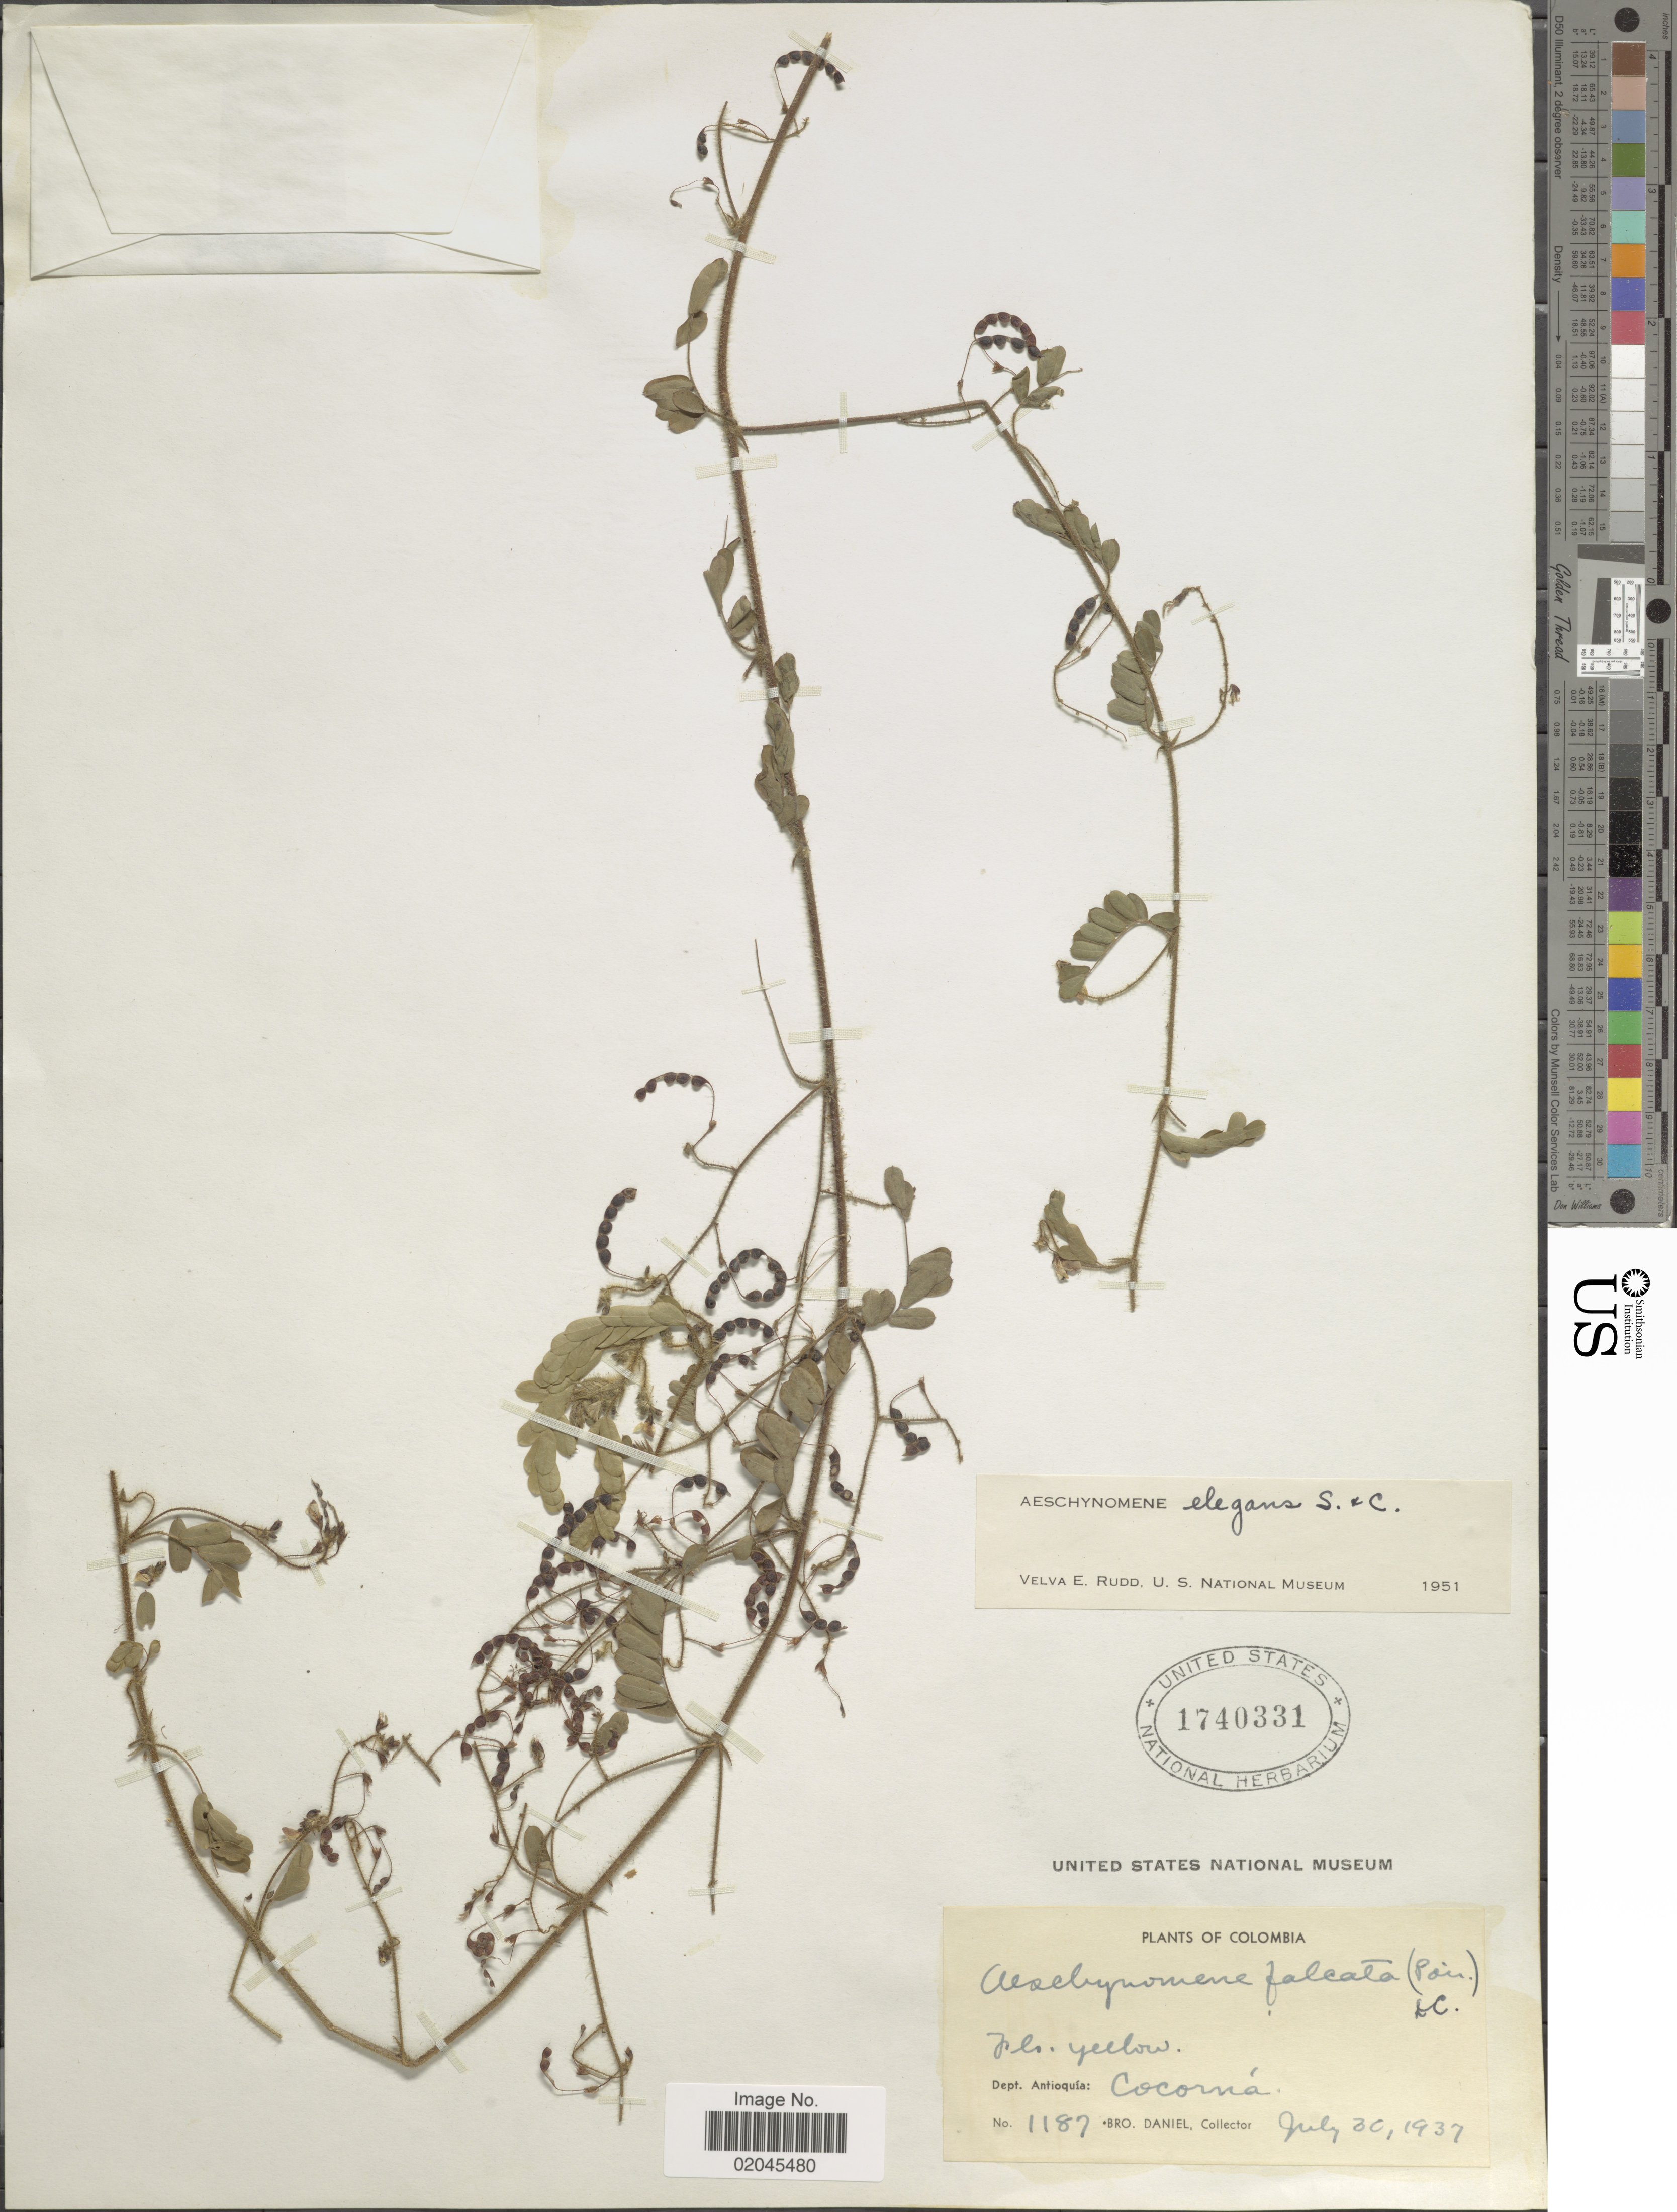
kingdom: Plantae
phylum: Tracheophyta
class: Magnoliopsida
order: Fabales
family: Fabaceae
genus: Aeschynomene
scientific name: Aeschynomene elegans var. elegans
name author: Cham. ex Schltdl.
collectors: Bro. Daniel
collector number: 1187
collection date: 1937-07-30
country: Colombia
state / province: Antioquia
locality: Dept. Antioquia: Cocona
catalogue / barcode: US 1740331